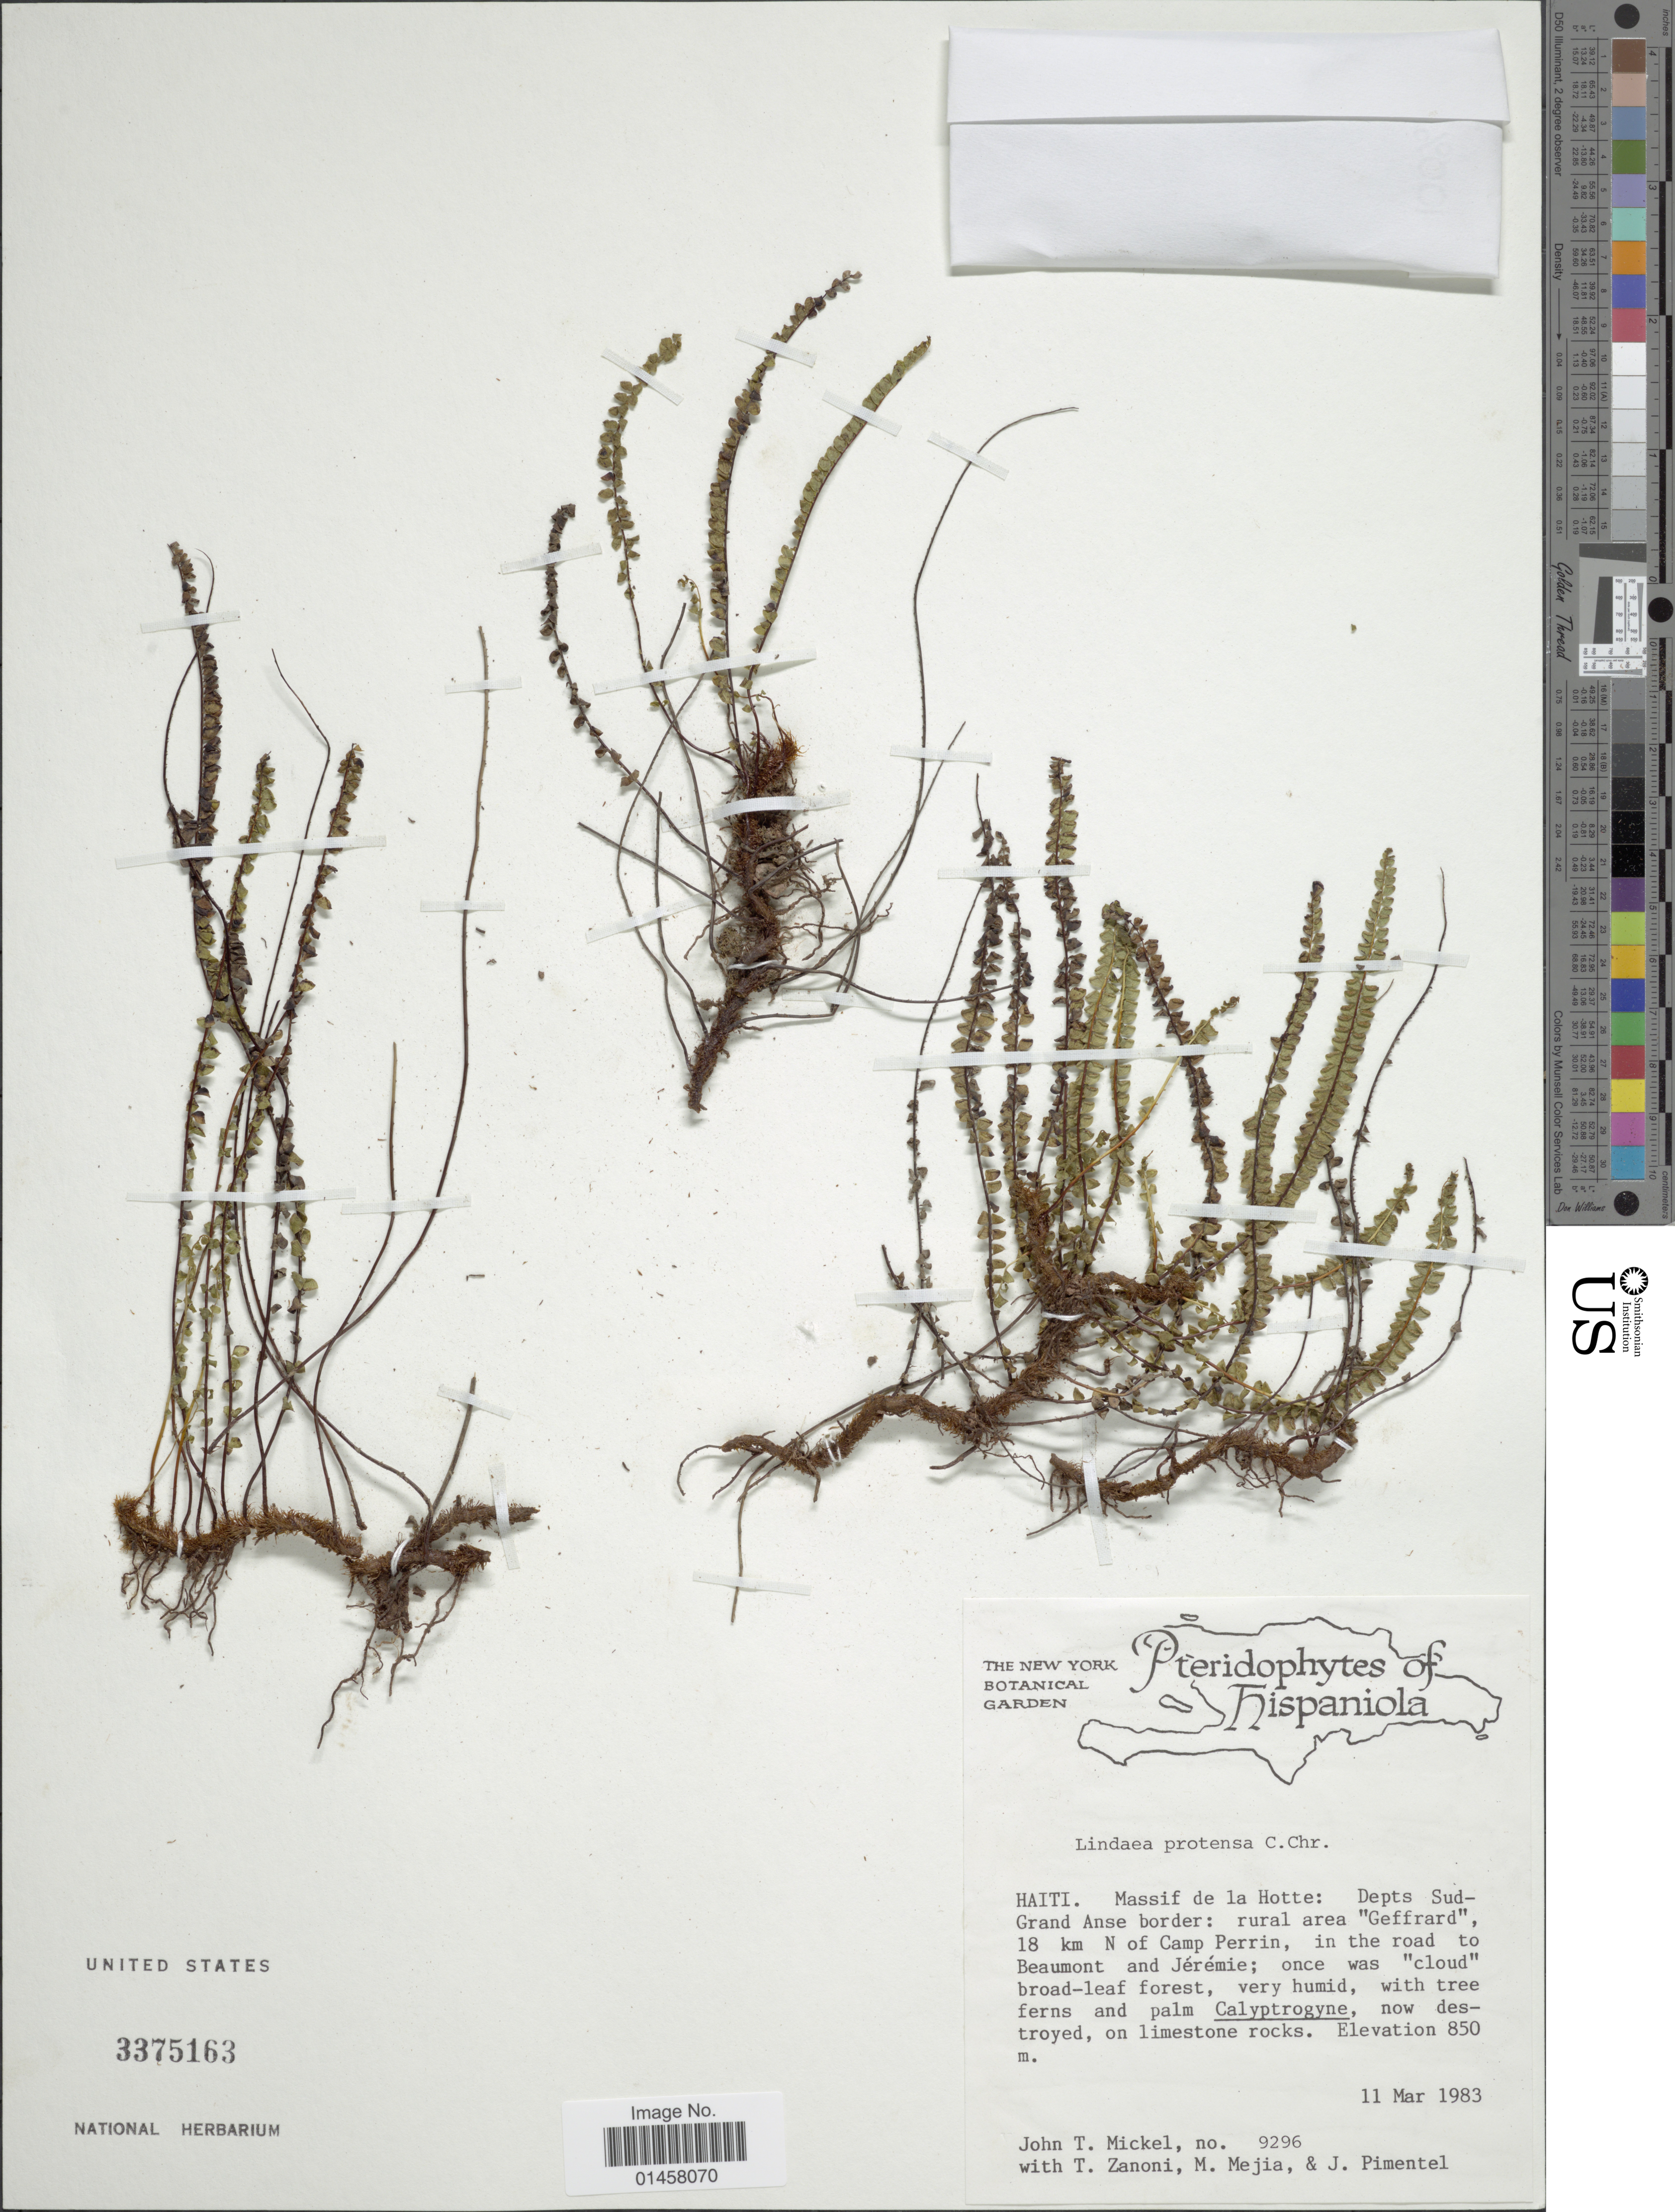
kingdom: Plantae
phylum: Tracheophyta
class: Polypodiopsida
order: Polypodiales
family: Lindsaeaceae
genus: Lindsaea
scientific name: Lindsaea pratensis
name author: Maxon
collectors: J. T. Mickel, T. A. Zanoni, M. Mejia & J. Pimentel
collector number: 9296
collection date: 1983-03-11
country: Haiti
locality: Haiti, Massif de la Hotte: Depts SudGrand Anse border: rural area"Geffrard"18km N of camp Perrin, in the road to Beaumont and Jeremie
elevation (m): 850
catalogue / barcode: US 3375163